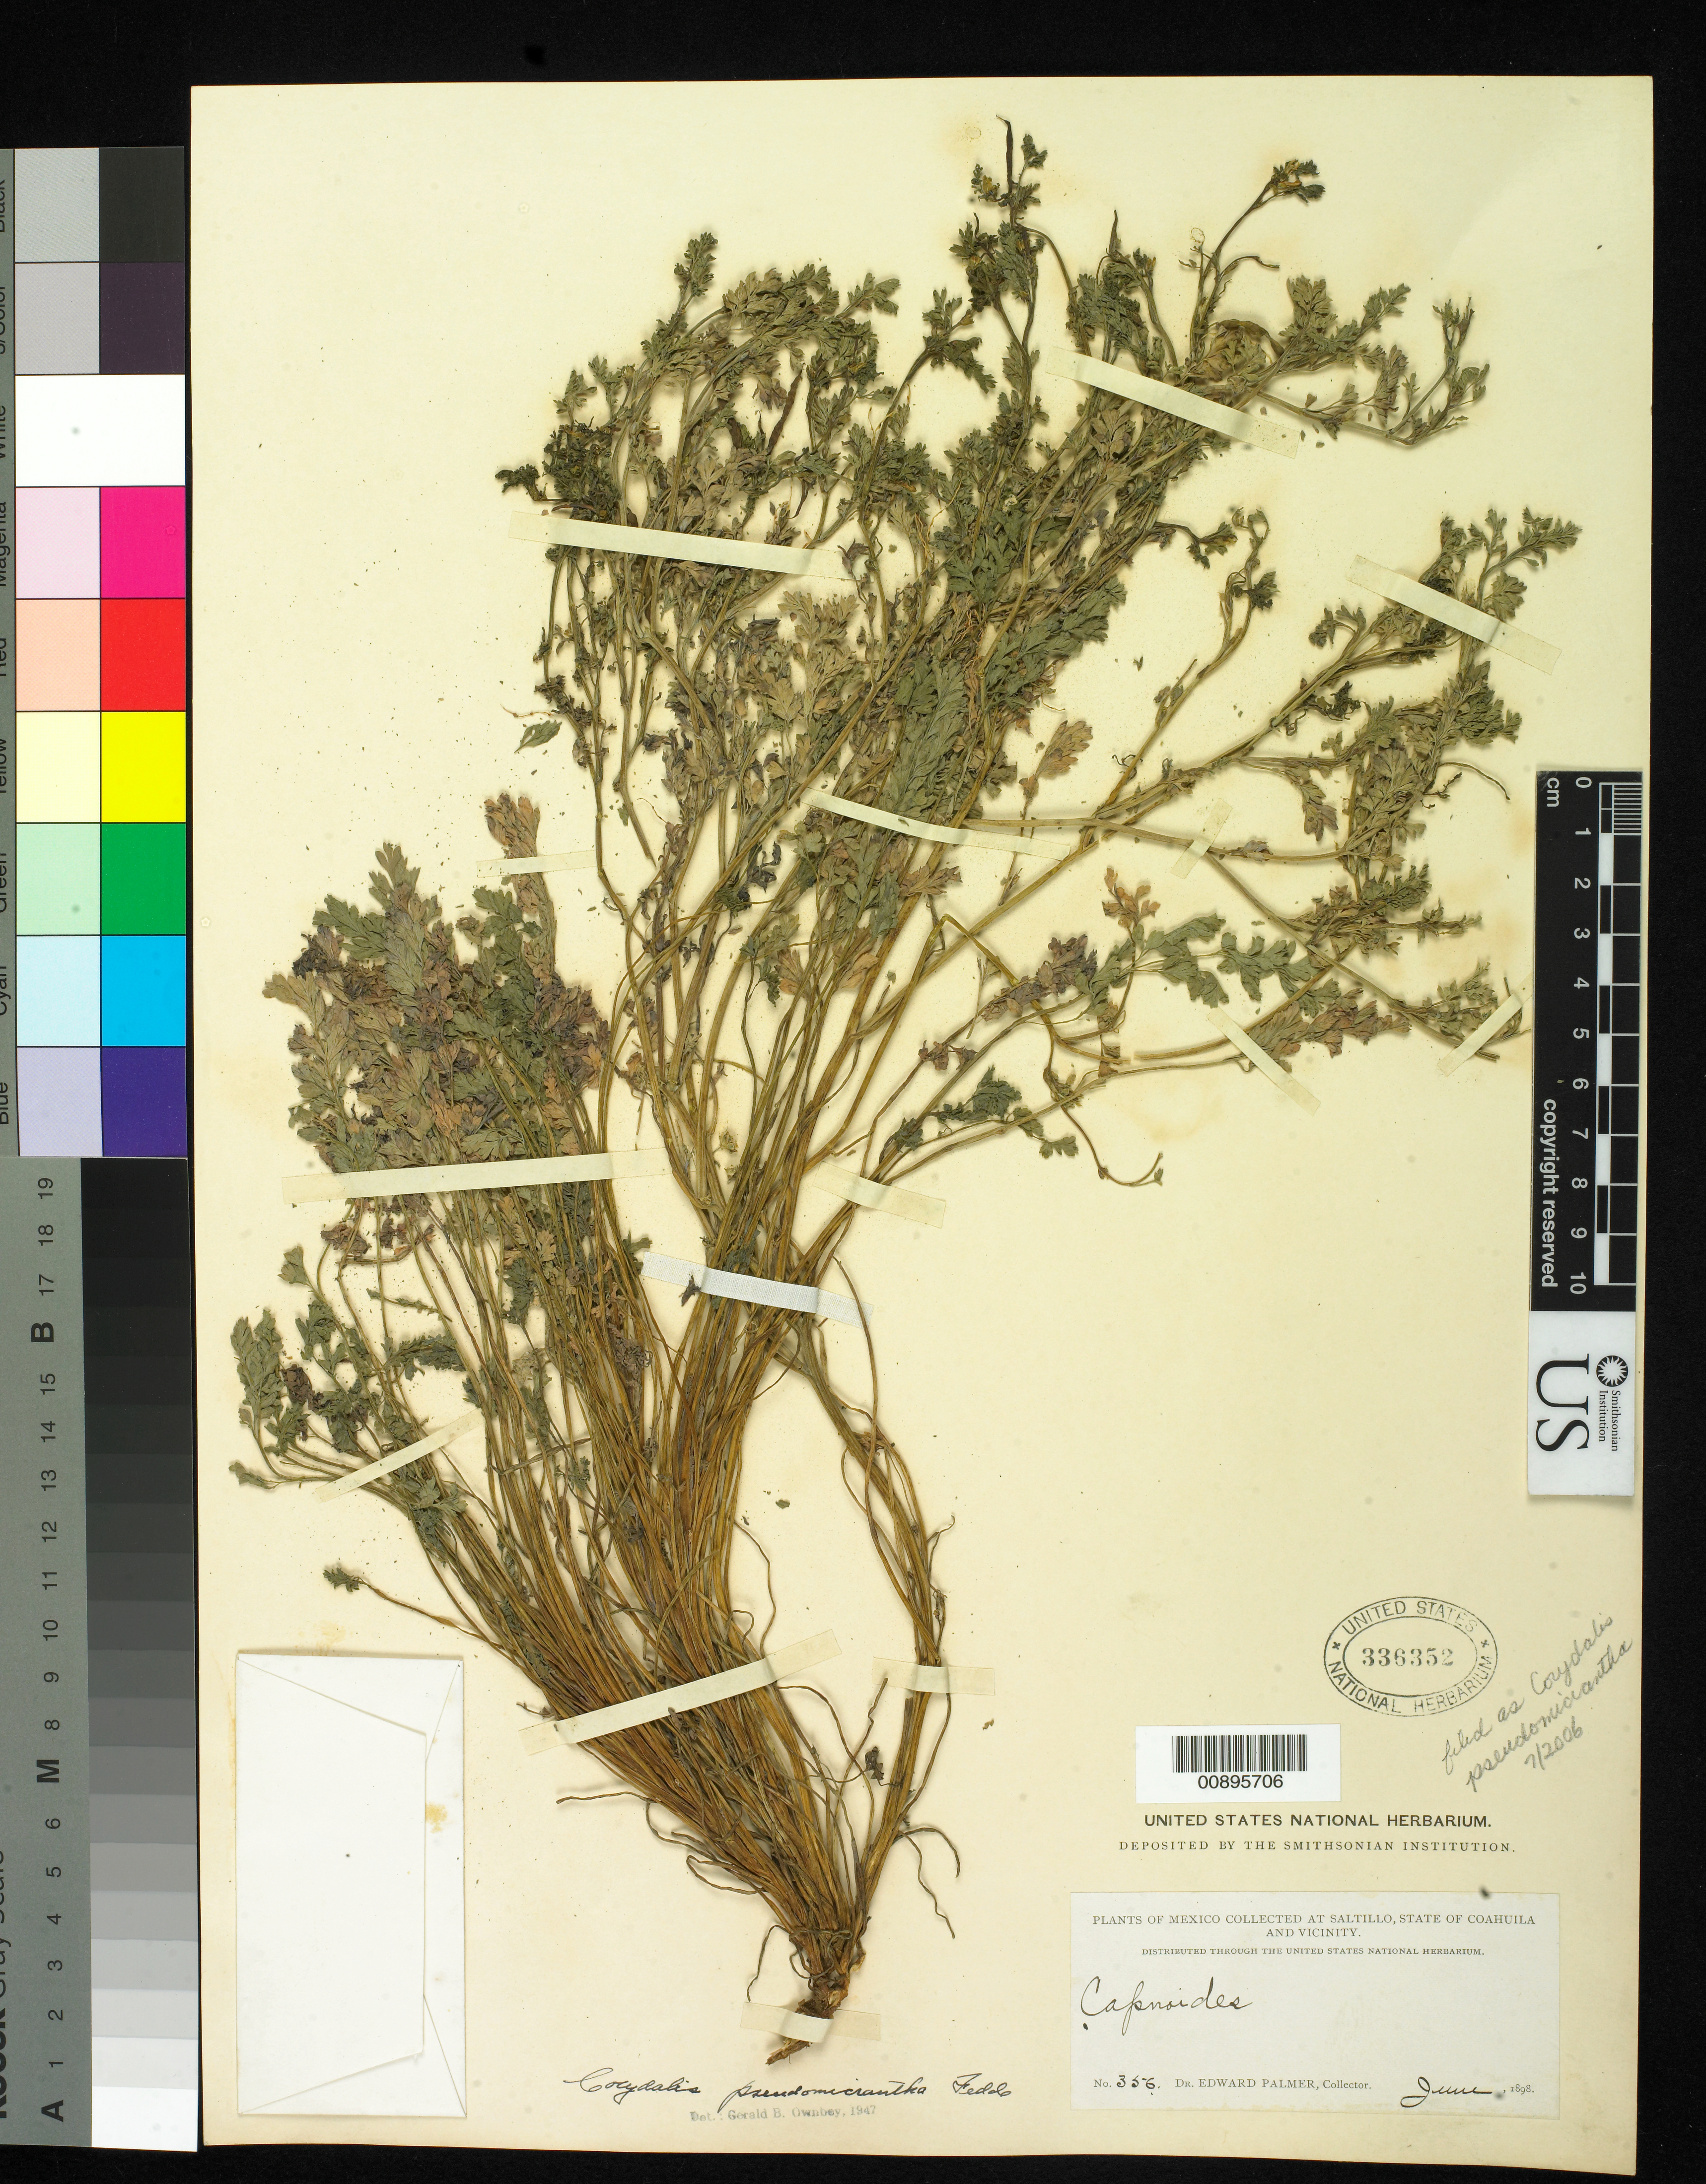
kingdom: Plantae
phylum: Tracheophyta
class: Magnoliopsida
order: Ranunculales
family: Papaveraceae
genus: Corydalis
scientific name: Corydalis pseudomicrantha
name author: Fedde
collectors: E. Palmer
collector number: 356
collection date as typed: Jun 1898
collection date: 1898-06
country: Mexico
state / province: Coahuila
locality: Saltillo, Coahuila and vicinity.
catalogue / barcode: US 336352